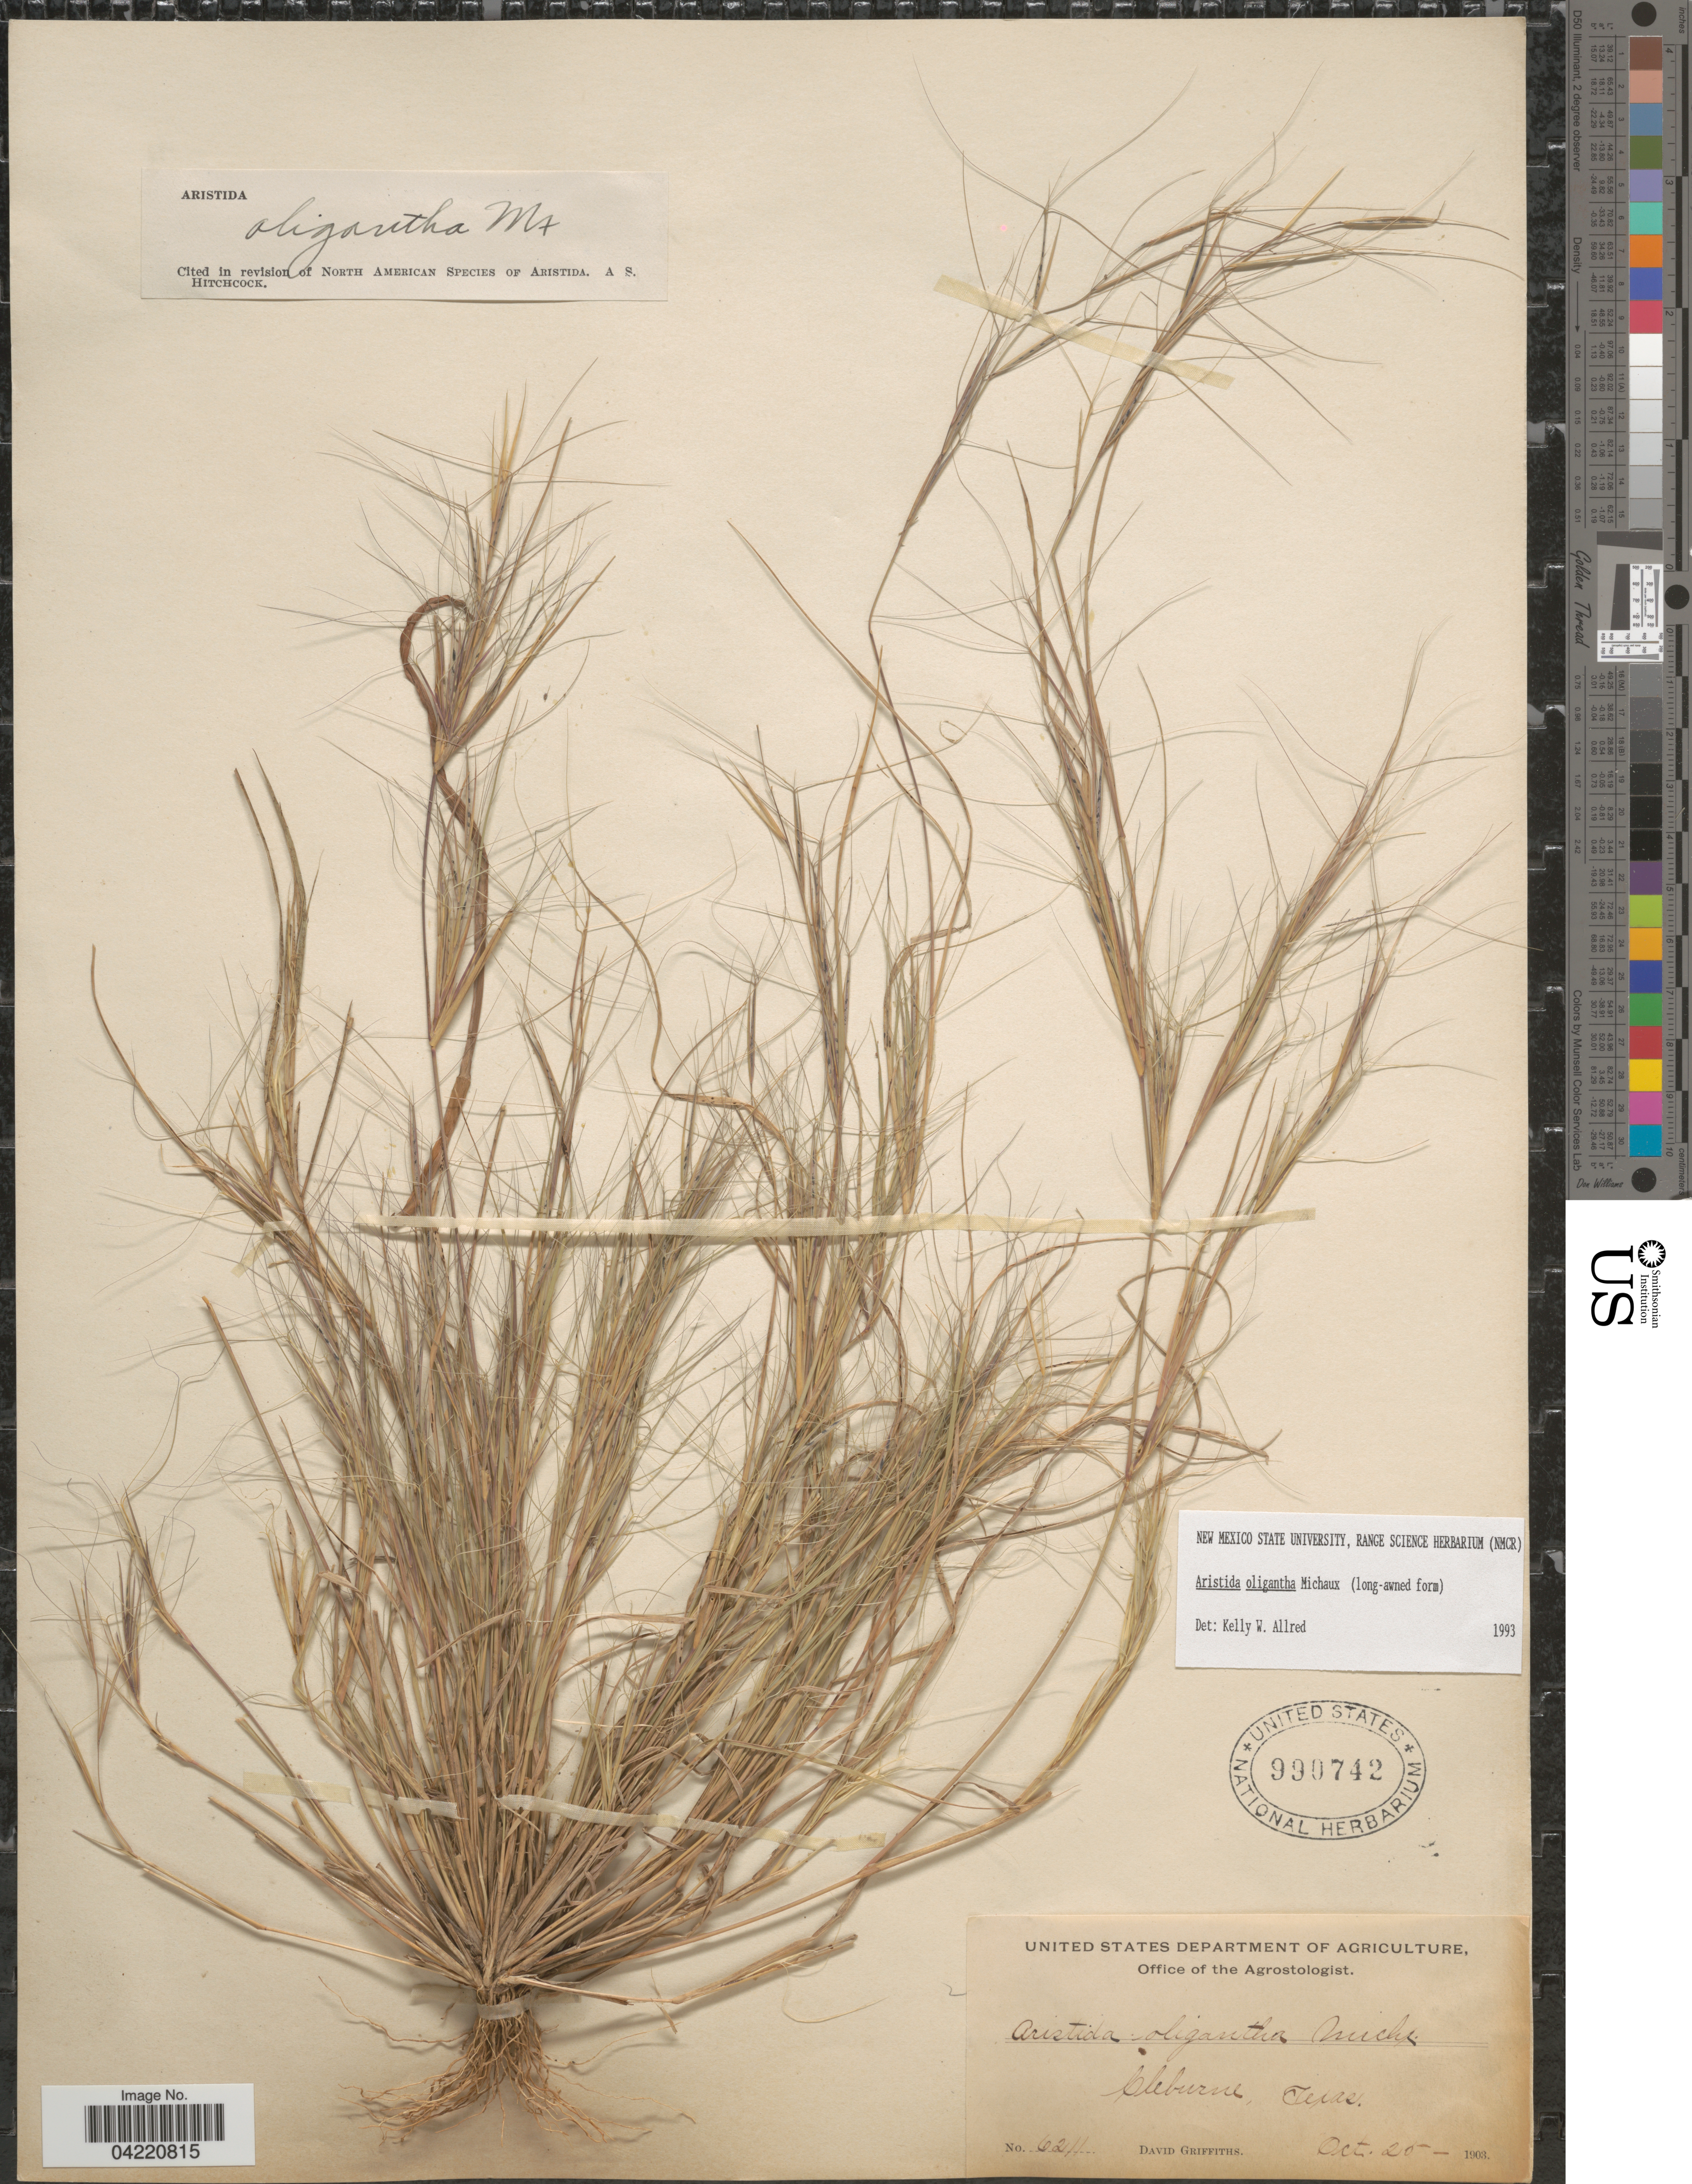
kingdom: Plantae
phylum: Tracheophyta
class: Liliopsida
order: Poales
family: Poaceae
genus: Aristida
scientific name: Aristida oligantha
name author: Michx.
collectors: D. Griffiths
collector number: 6211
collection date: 1903-10-25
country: United States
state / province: Texas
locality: Cleburne.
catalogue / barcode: US 990742